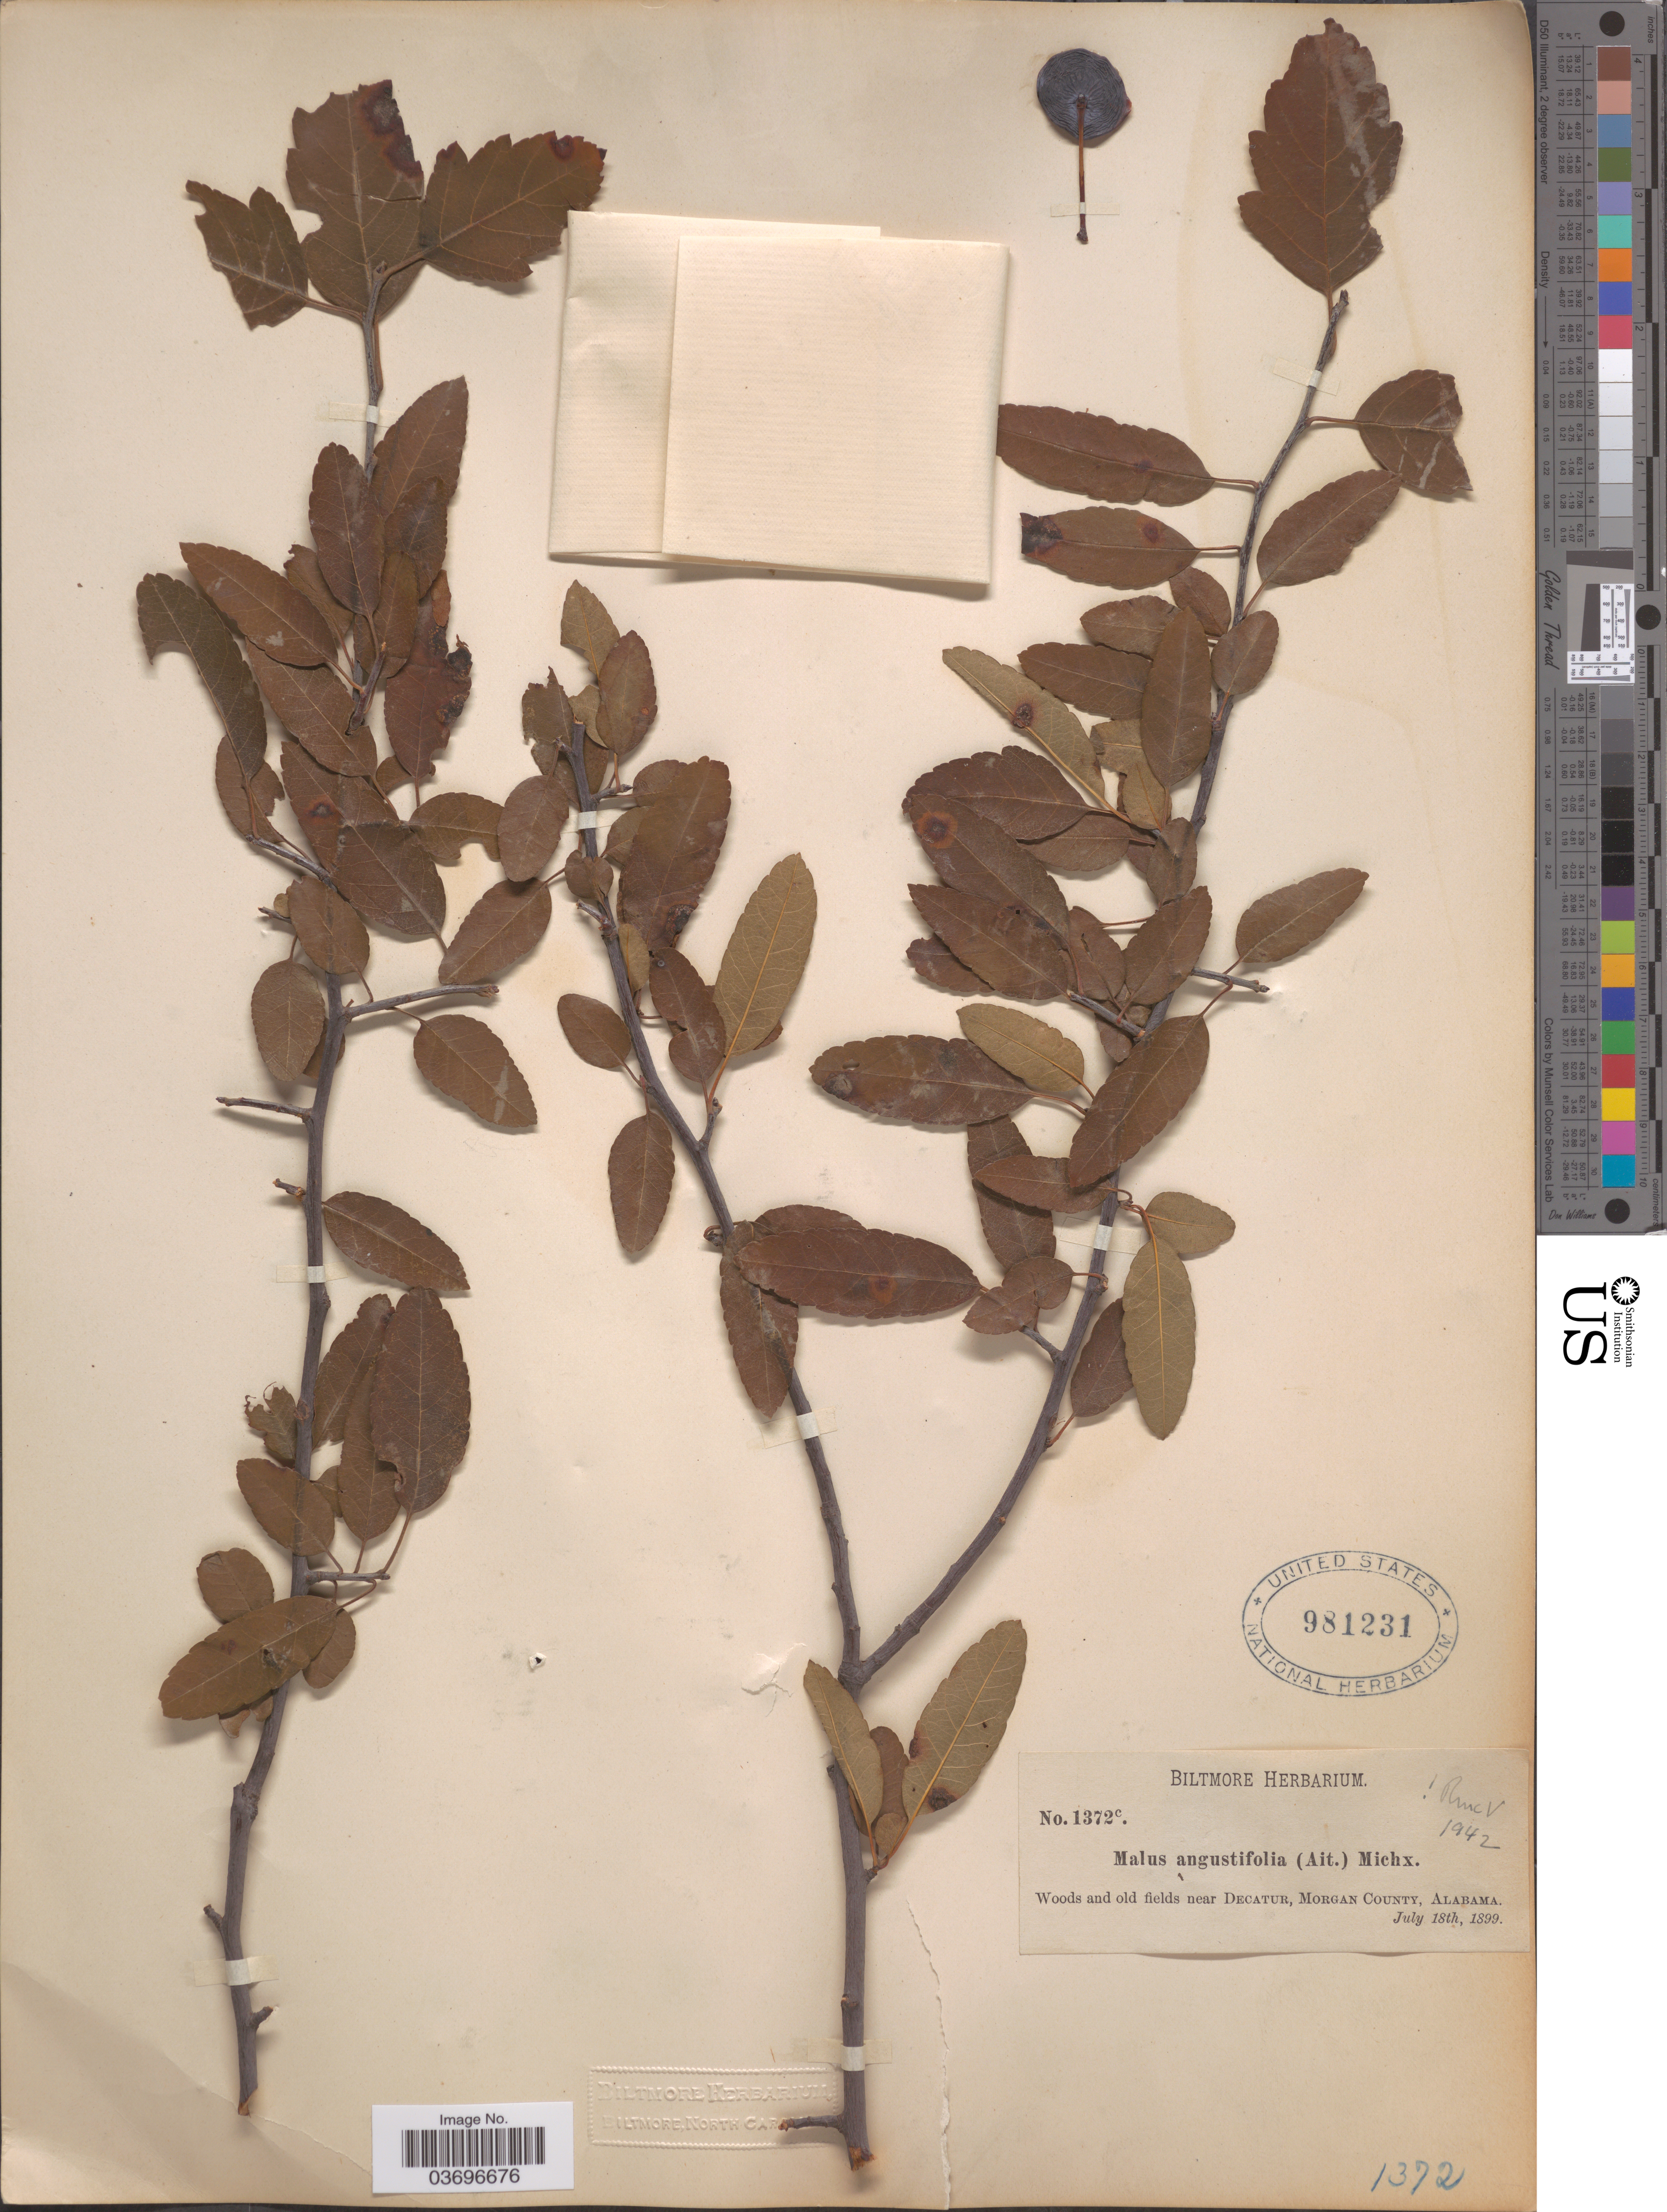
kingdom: Plantae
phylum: Tracheophyta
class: Magnoliopsida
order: Rosales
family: Rosaceae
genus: Malus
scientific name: Malus angustifolia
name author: (Aiton) Michx.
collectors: ex herb. Biltmore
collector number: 1372c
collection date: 1899-07-18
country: United States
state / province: Alabama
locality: Woods and old fields near Decatur, Morgan County.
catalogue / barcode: US 981231